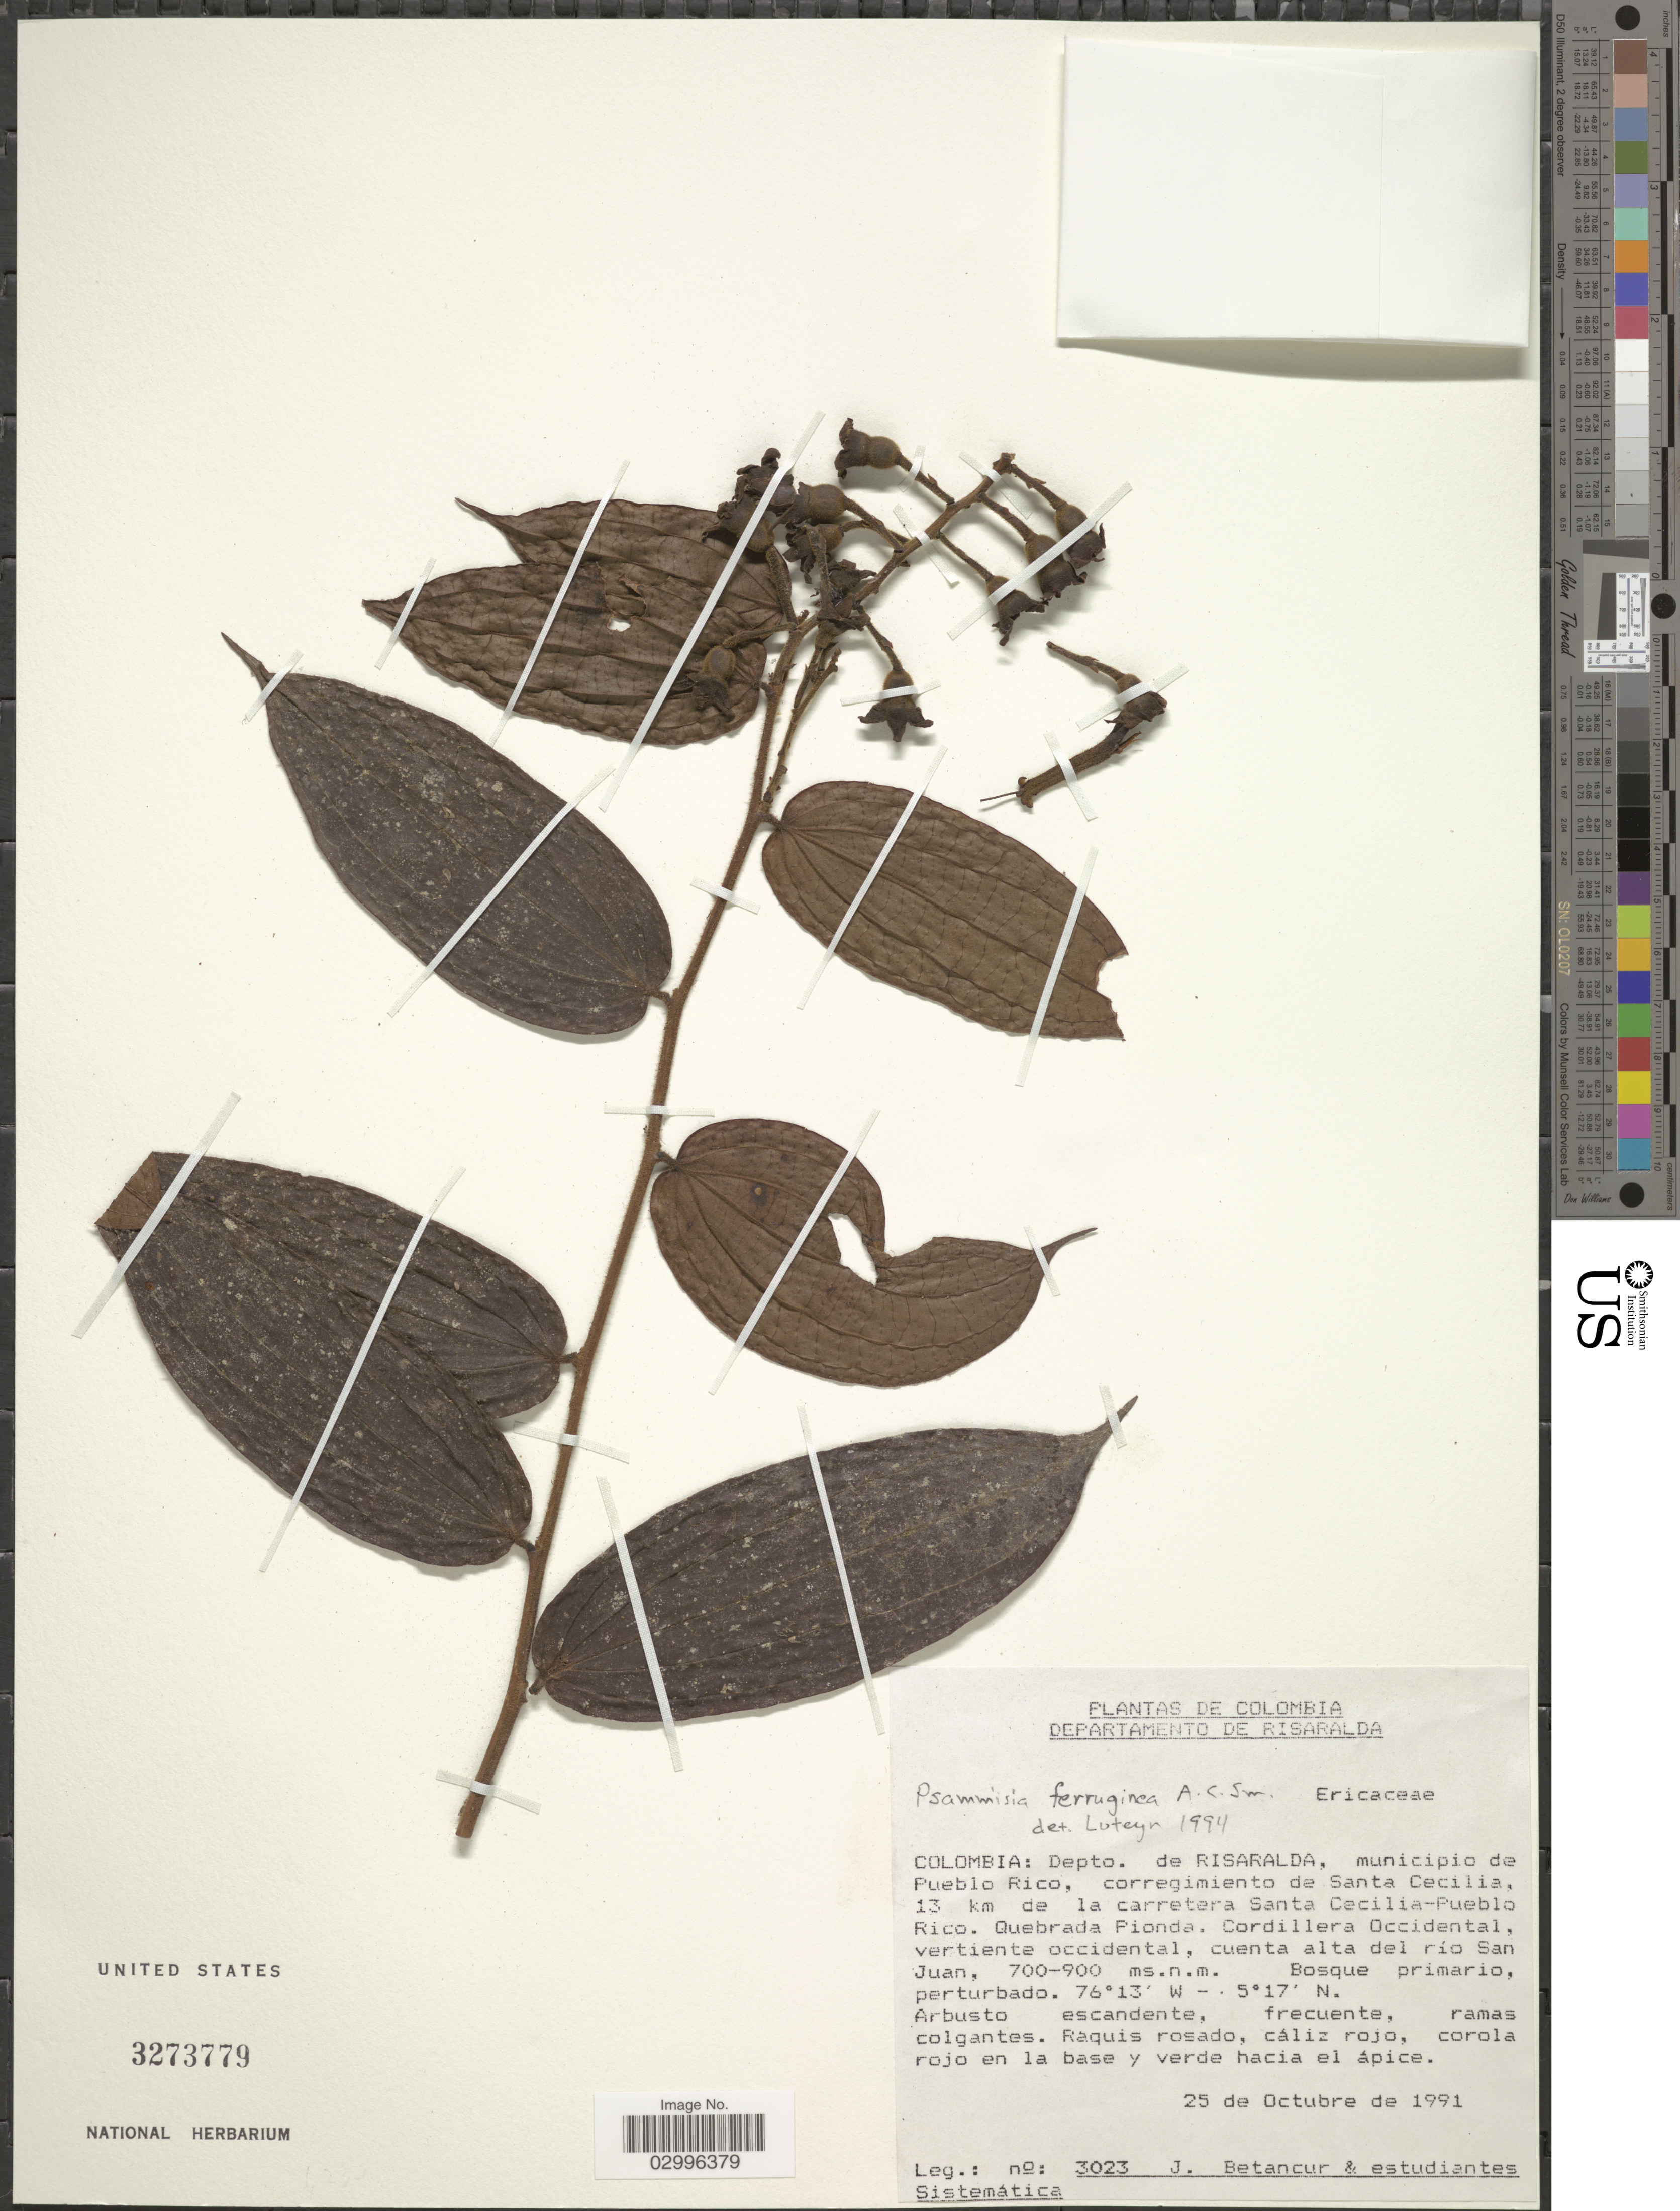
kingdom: Plantae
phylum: Tracheophyta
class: Magnoliopsida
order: Ericales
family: Ericaceae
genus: Psammisia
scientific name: Psammisia ferruginea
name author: A.C. Sm.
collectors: J. Betancur & Estudiantes Sistematica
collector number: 3023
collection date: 1991-10-25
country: Colombia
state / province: Risaralda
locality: Depto. Risaralda, municipio de Pueblo Rico, corregimiento de Santa Cecilia, 13 km de la carretera Santa Cecilia-Pueblo Rico. Quebrada Pionda. Cordillera Occidental, vertiente occidental, cuenta alta del río San Juan.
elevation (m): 700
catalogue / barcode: US 3273779